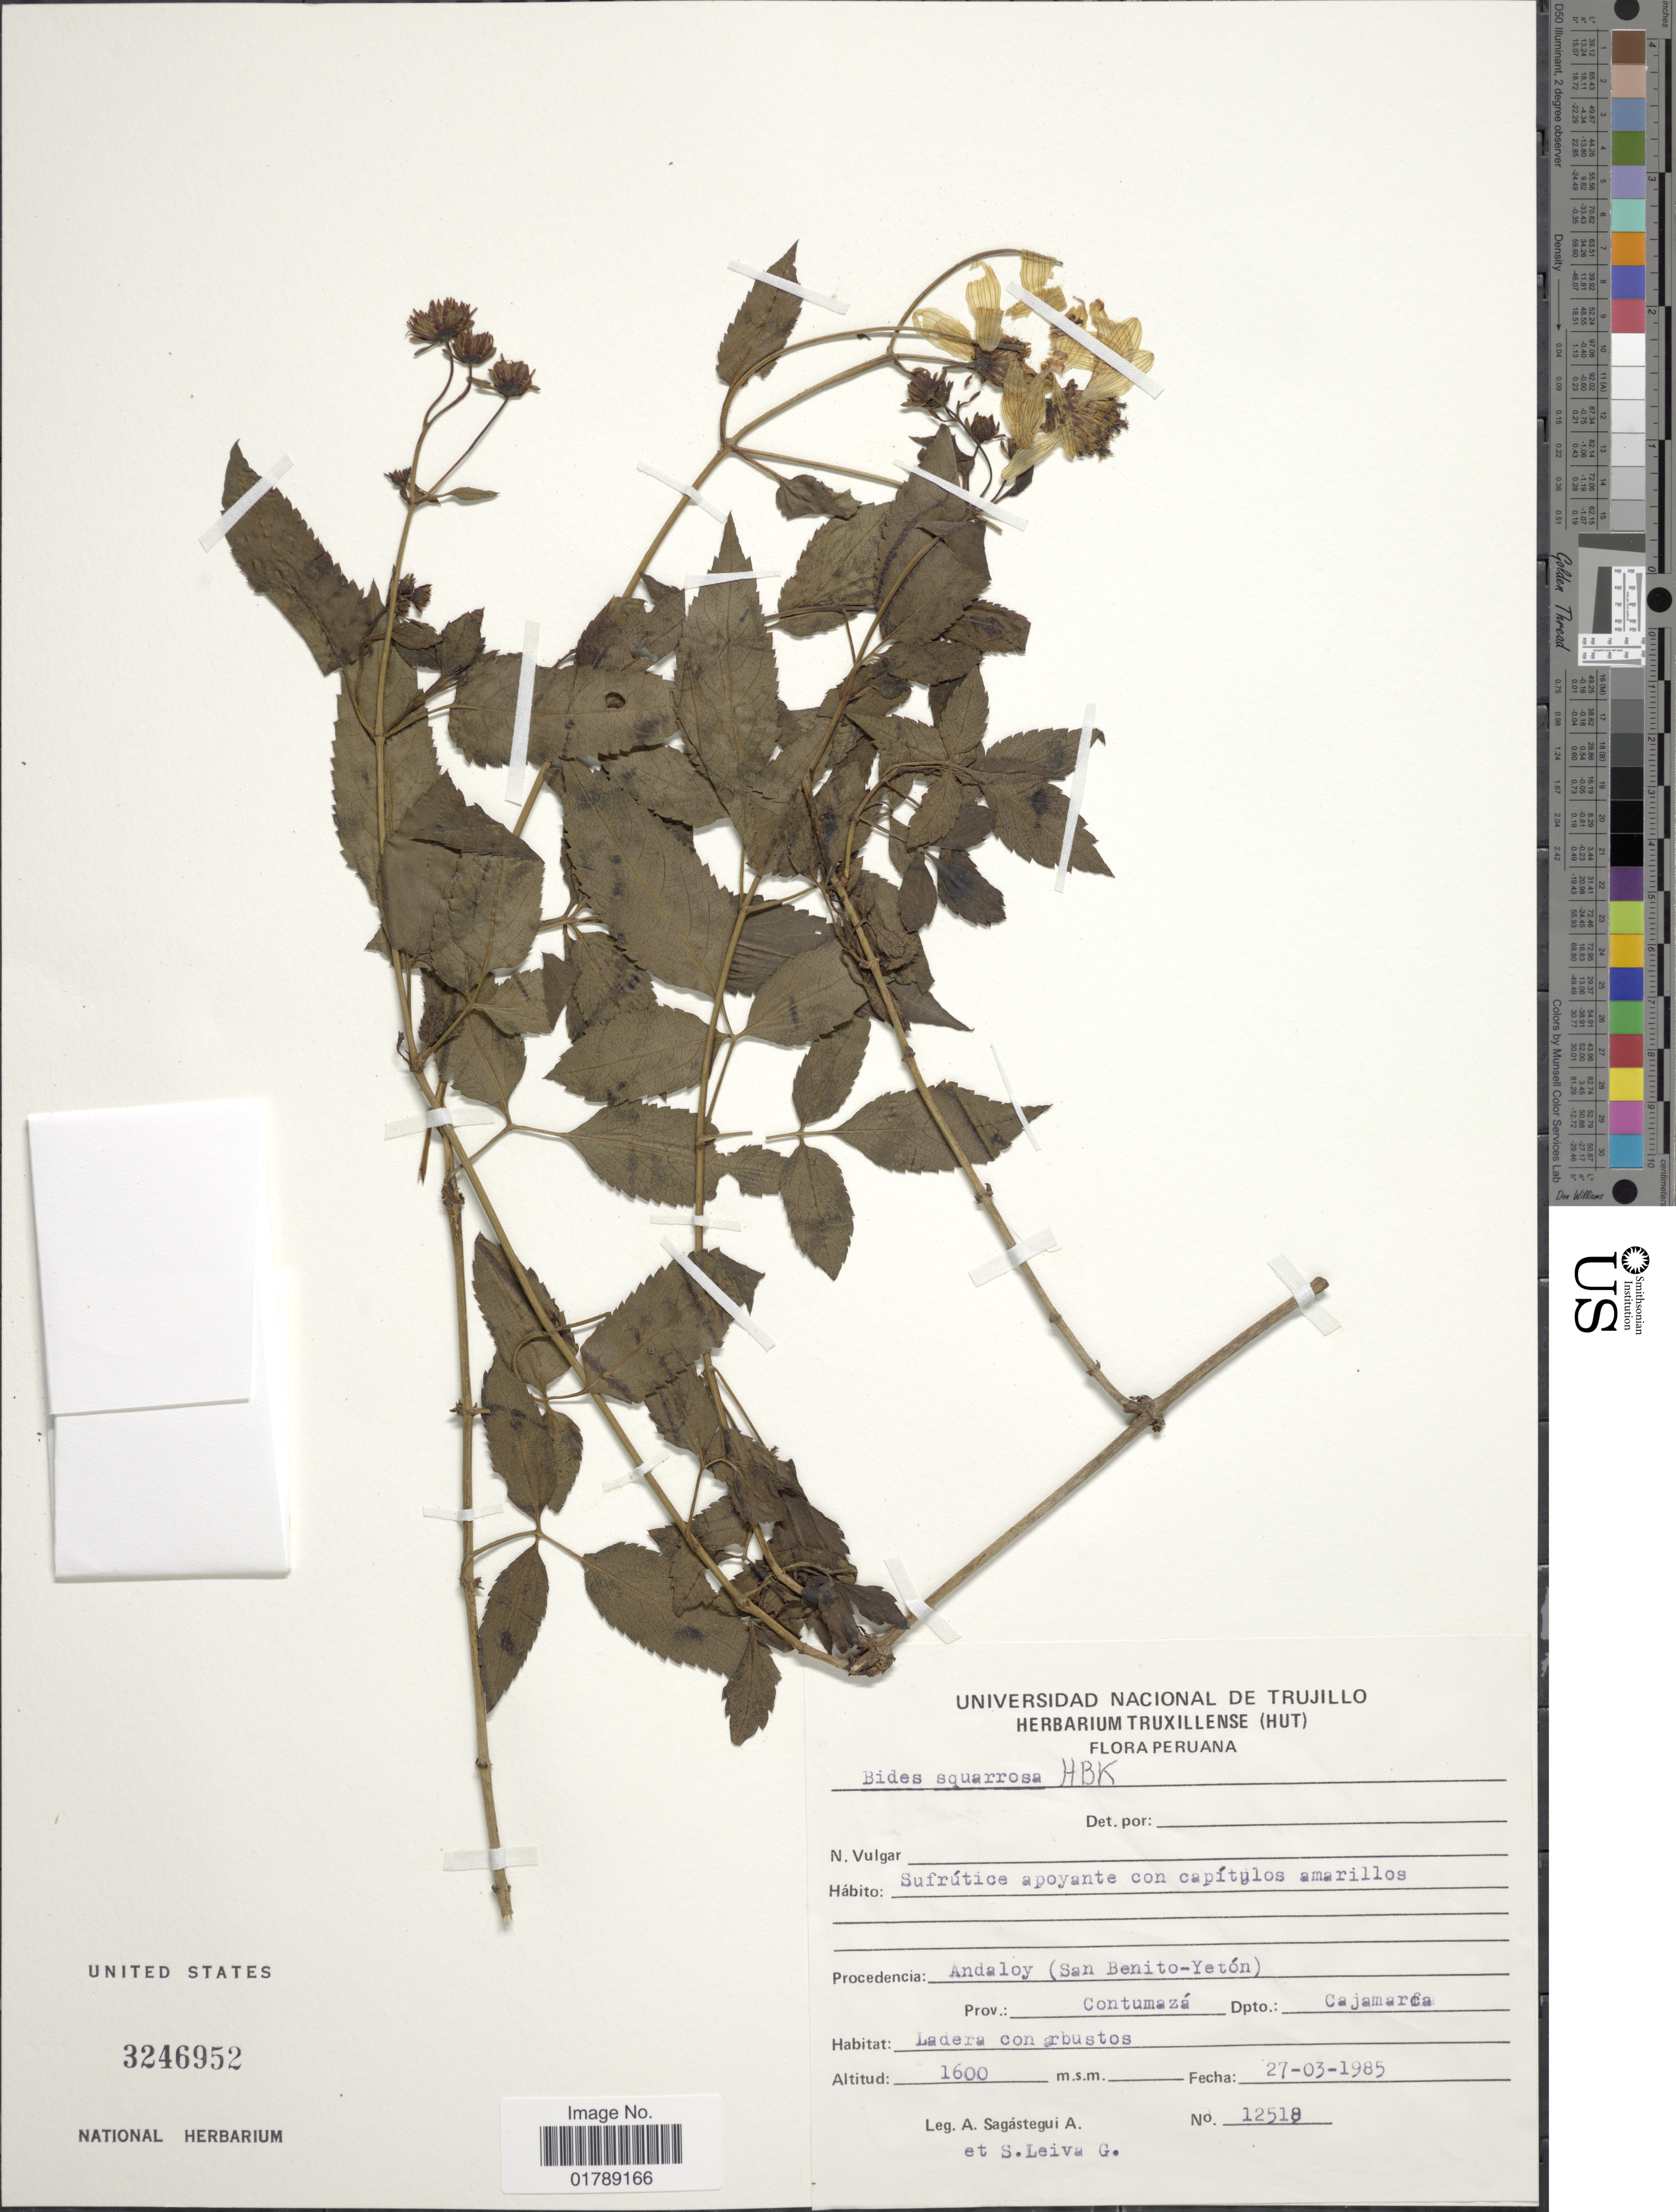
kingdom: Plantae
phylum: Tracheophyta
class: Magnoliopsida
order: Asterales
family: Asteraceae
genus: Bidens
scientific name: Bidens squarrosa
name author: Kunth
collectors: A. Sagástegui A. & S. Leiva G.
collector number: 12518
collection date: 1985-03-27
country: Peru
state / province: Cajamarca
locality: Andaloy (San Benito- Yetón). Prov.: Contumazá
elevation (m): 1600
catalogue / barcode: US 3246952